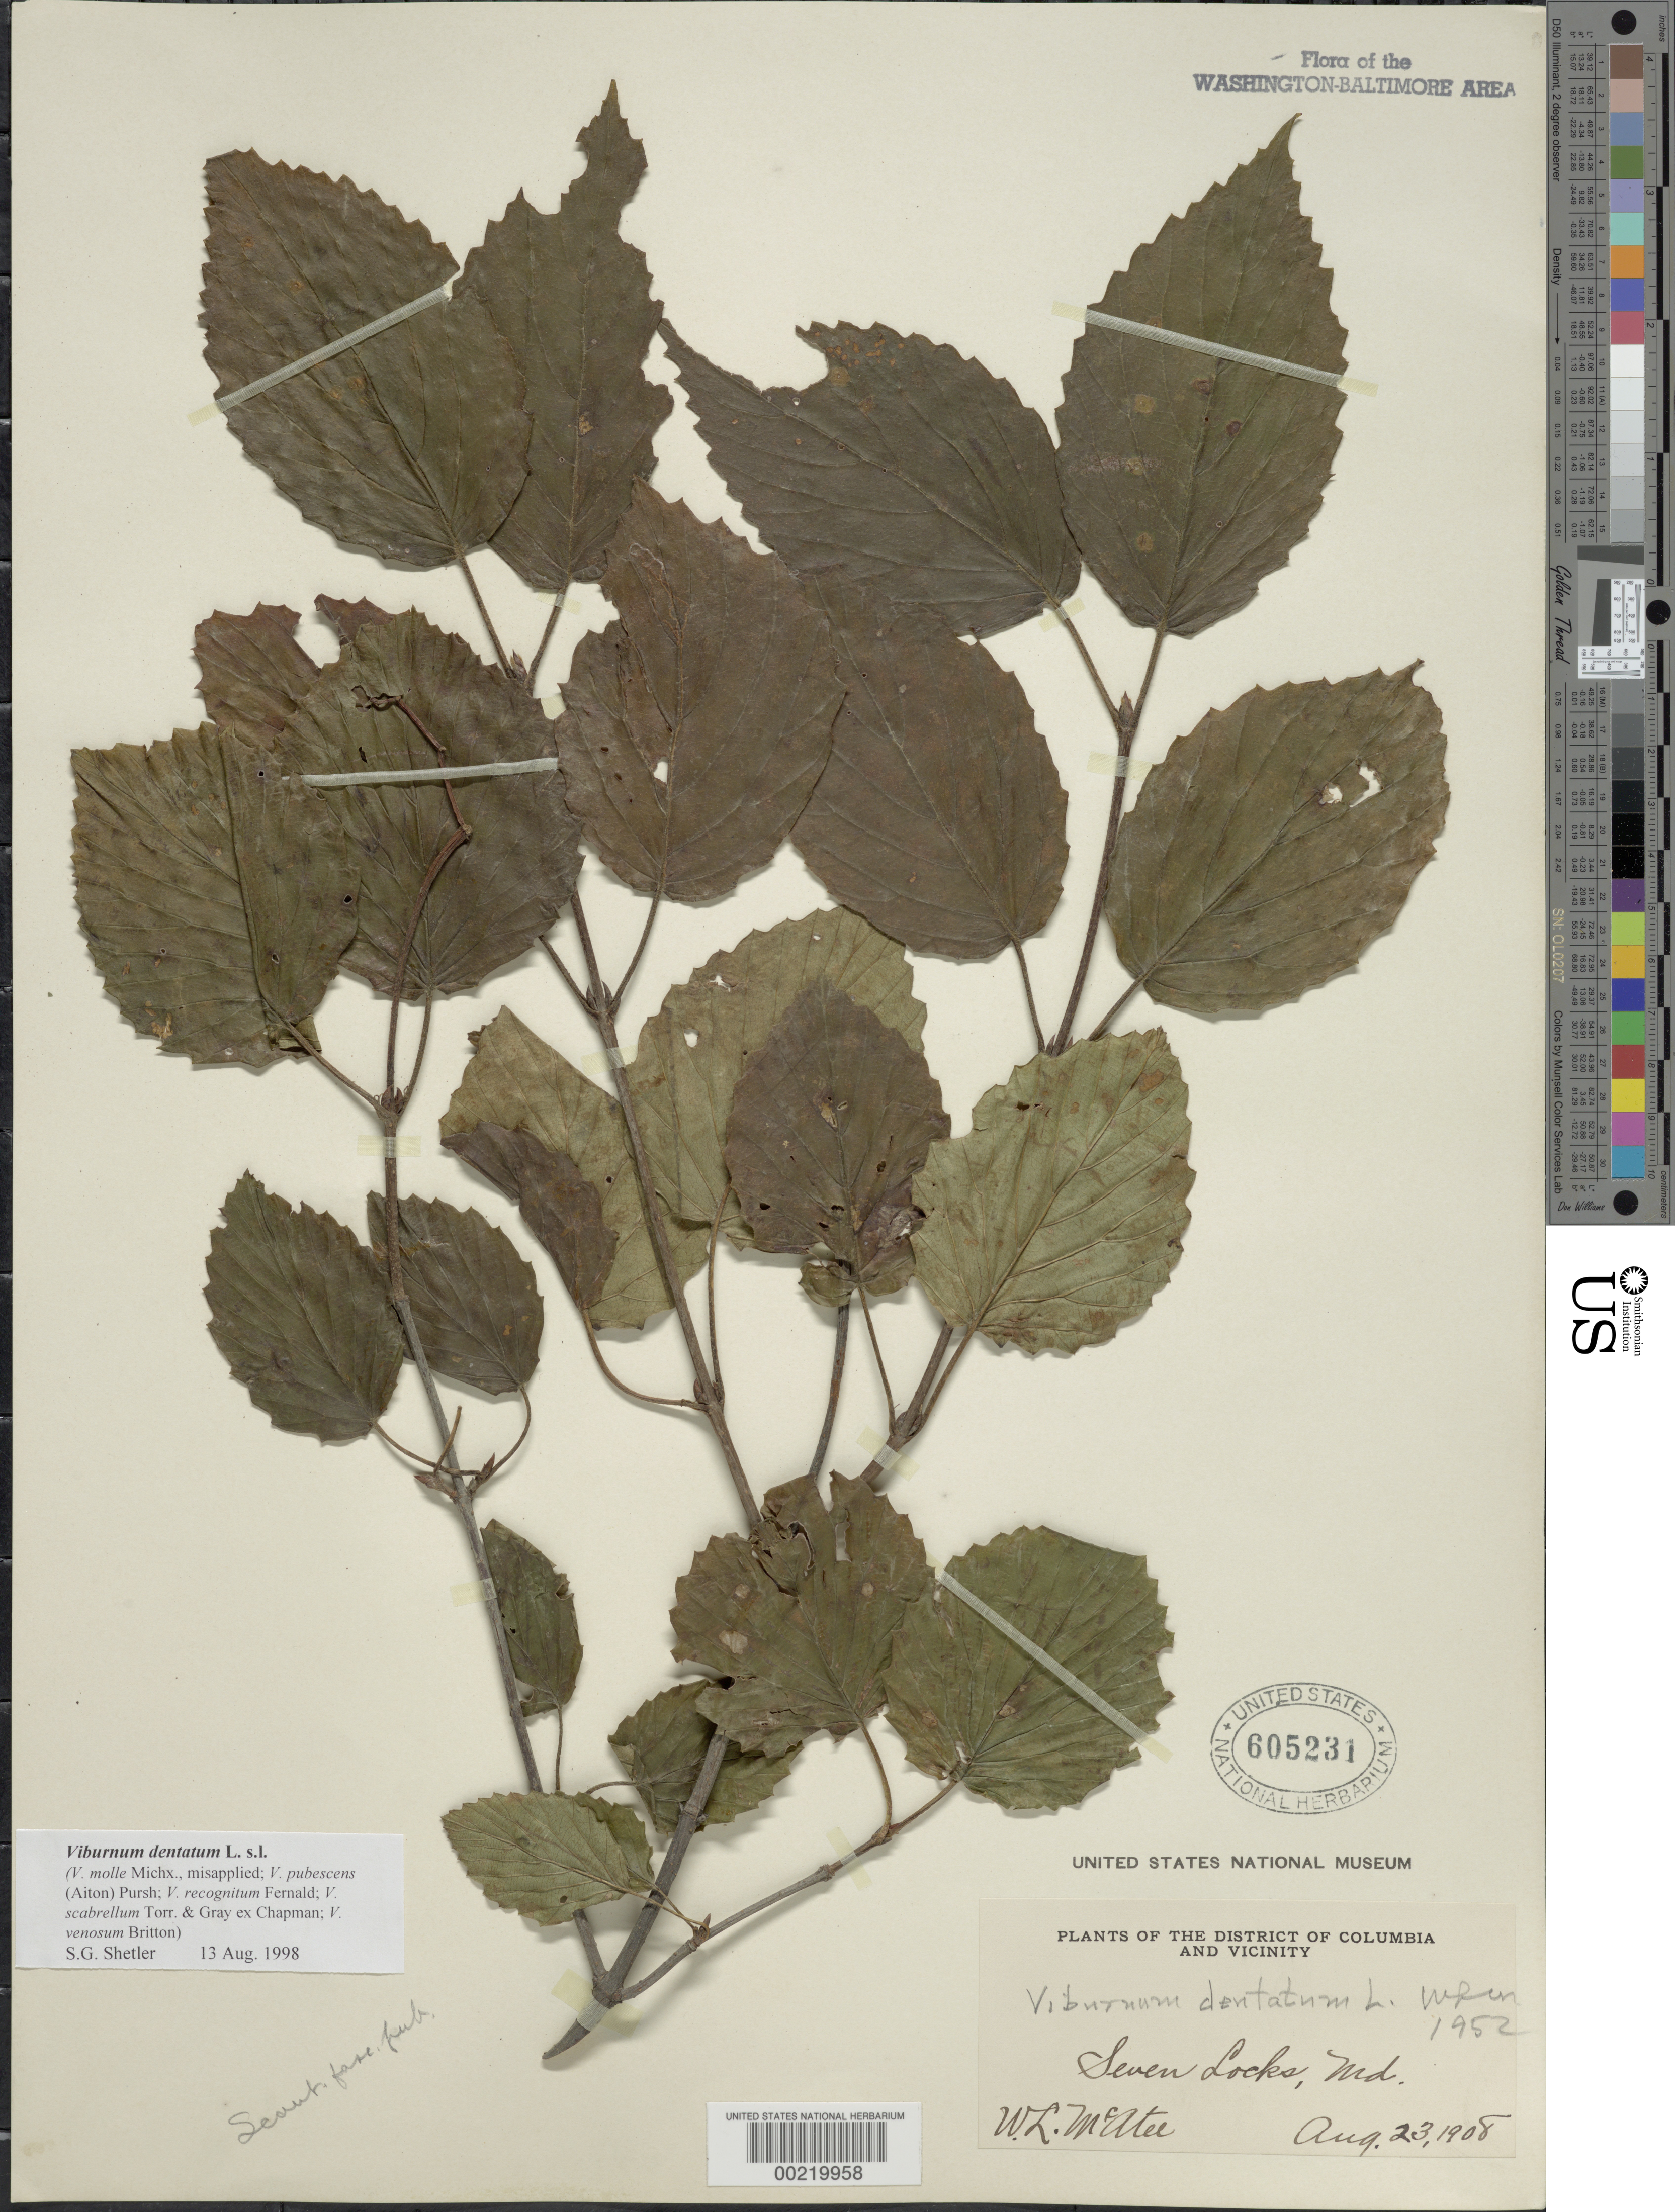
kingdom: Plantae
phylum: Tracheophyta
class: Magnoliopsida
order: Dipsacales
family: Viburnaceae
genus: Viburnum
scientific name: Viburnum dentatum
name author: L.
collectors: W. McAtee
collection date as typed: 23 Aug 1908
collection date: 1908-08-23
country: United States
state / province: Maryland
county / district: Montgomery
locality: Seven Locks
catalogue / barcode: US 605231